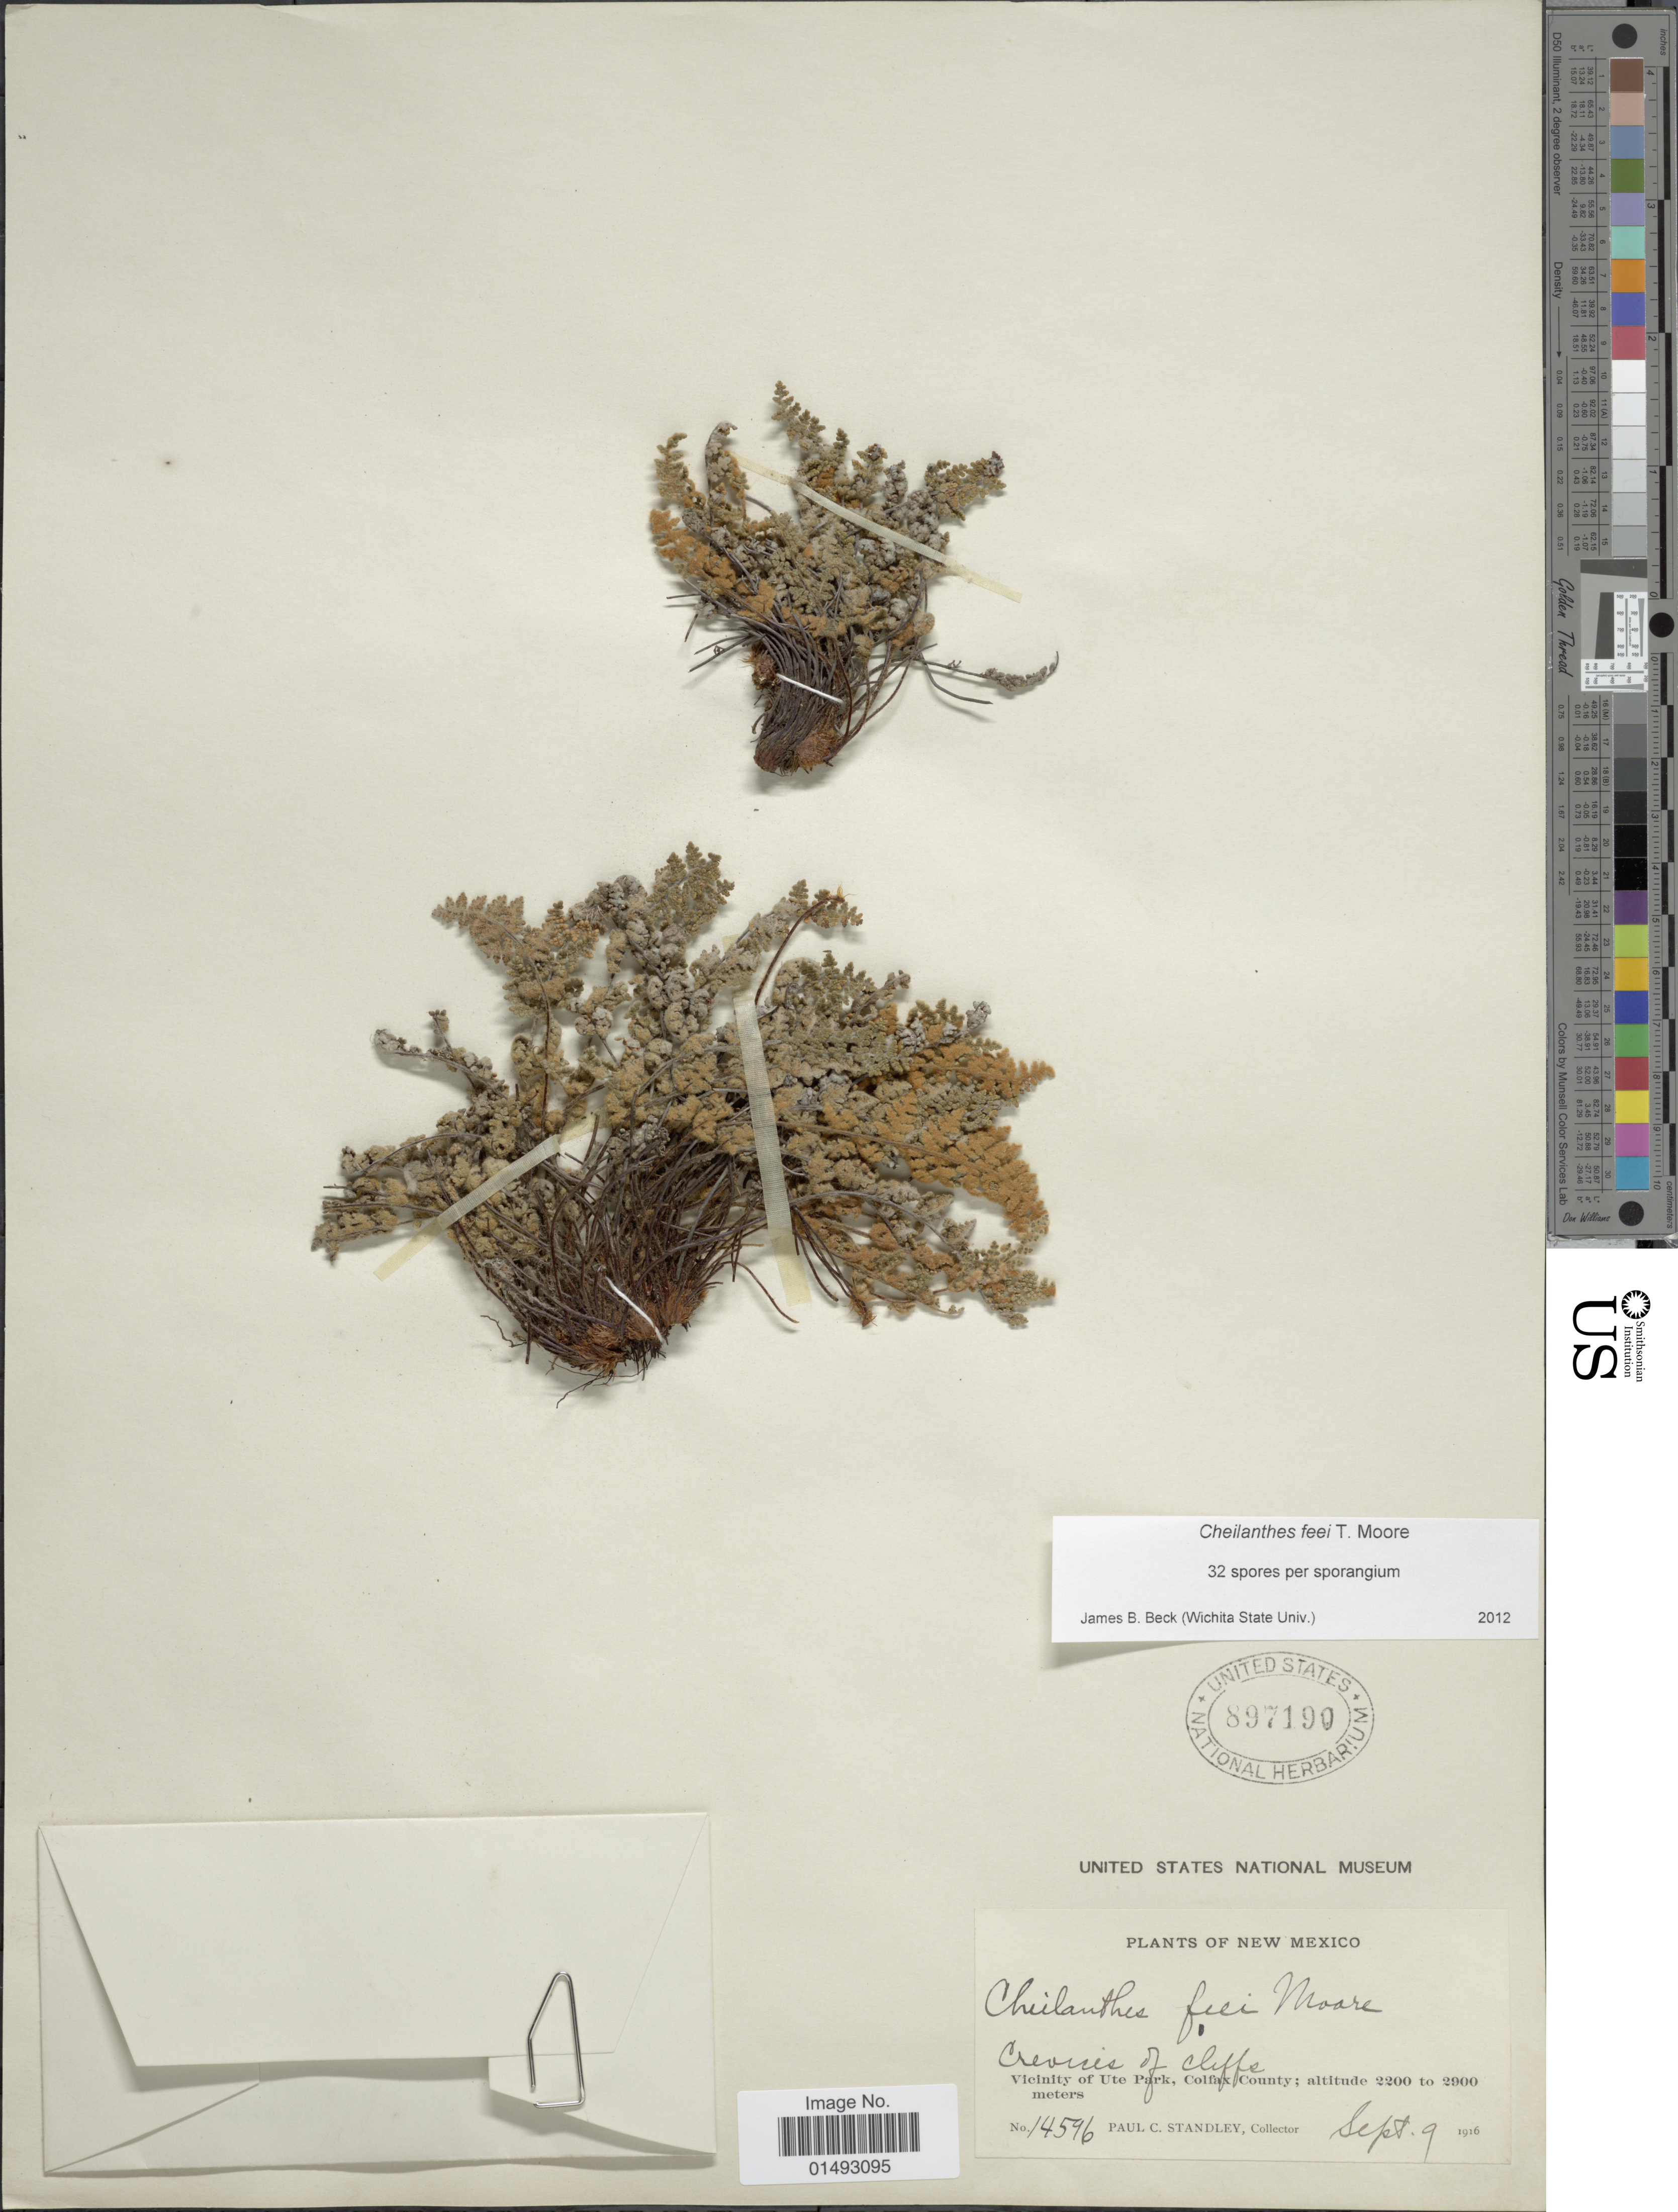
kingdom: Plantae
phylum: Tracheophyta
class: Polypodiopsida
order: Polypodiales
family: Pteridaceae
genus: Myriopteris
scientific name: Myriopteris gracilis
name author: Fée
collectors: P. C. Standley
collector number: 14596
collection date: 1916-09-09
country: United States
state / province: New Mexico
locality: Crevices of cliffs, Vicinity of Ute Park, Colfax County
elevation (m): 2200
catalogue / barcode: US 897190